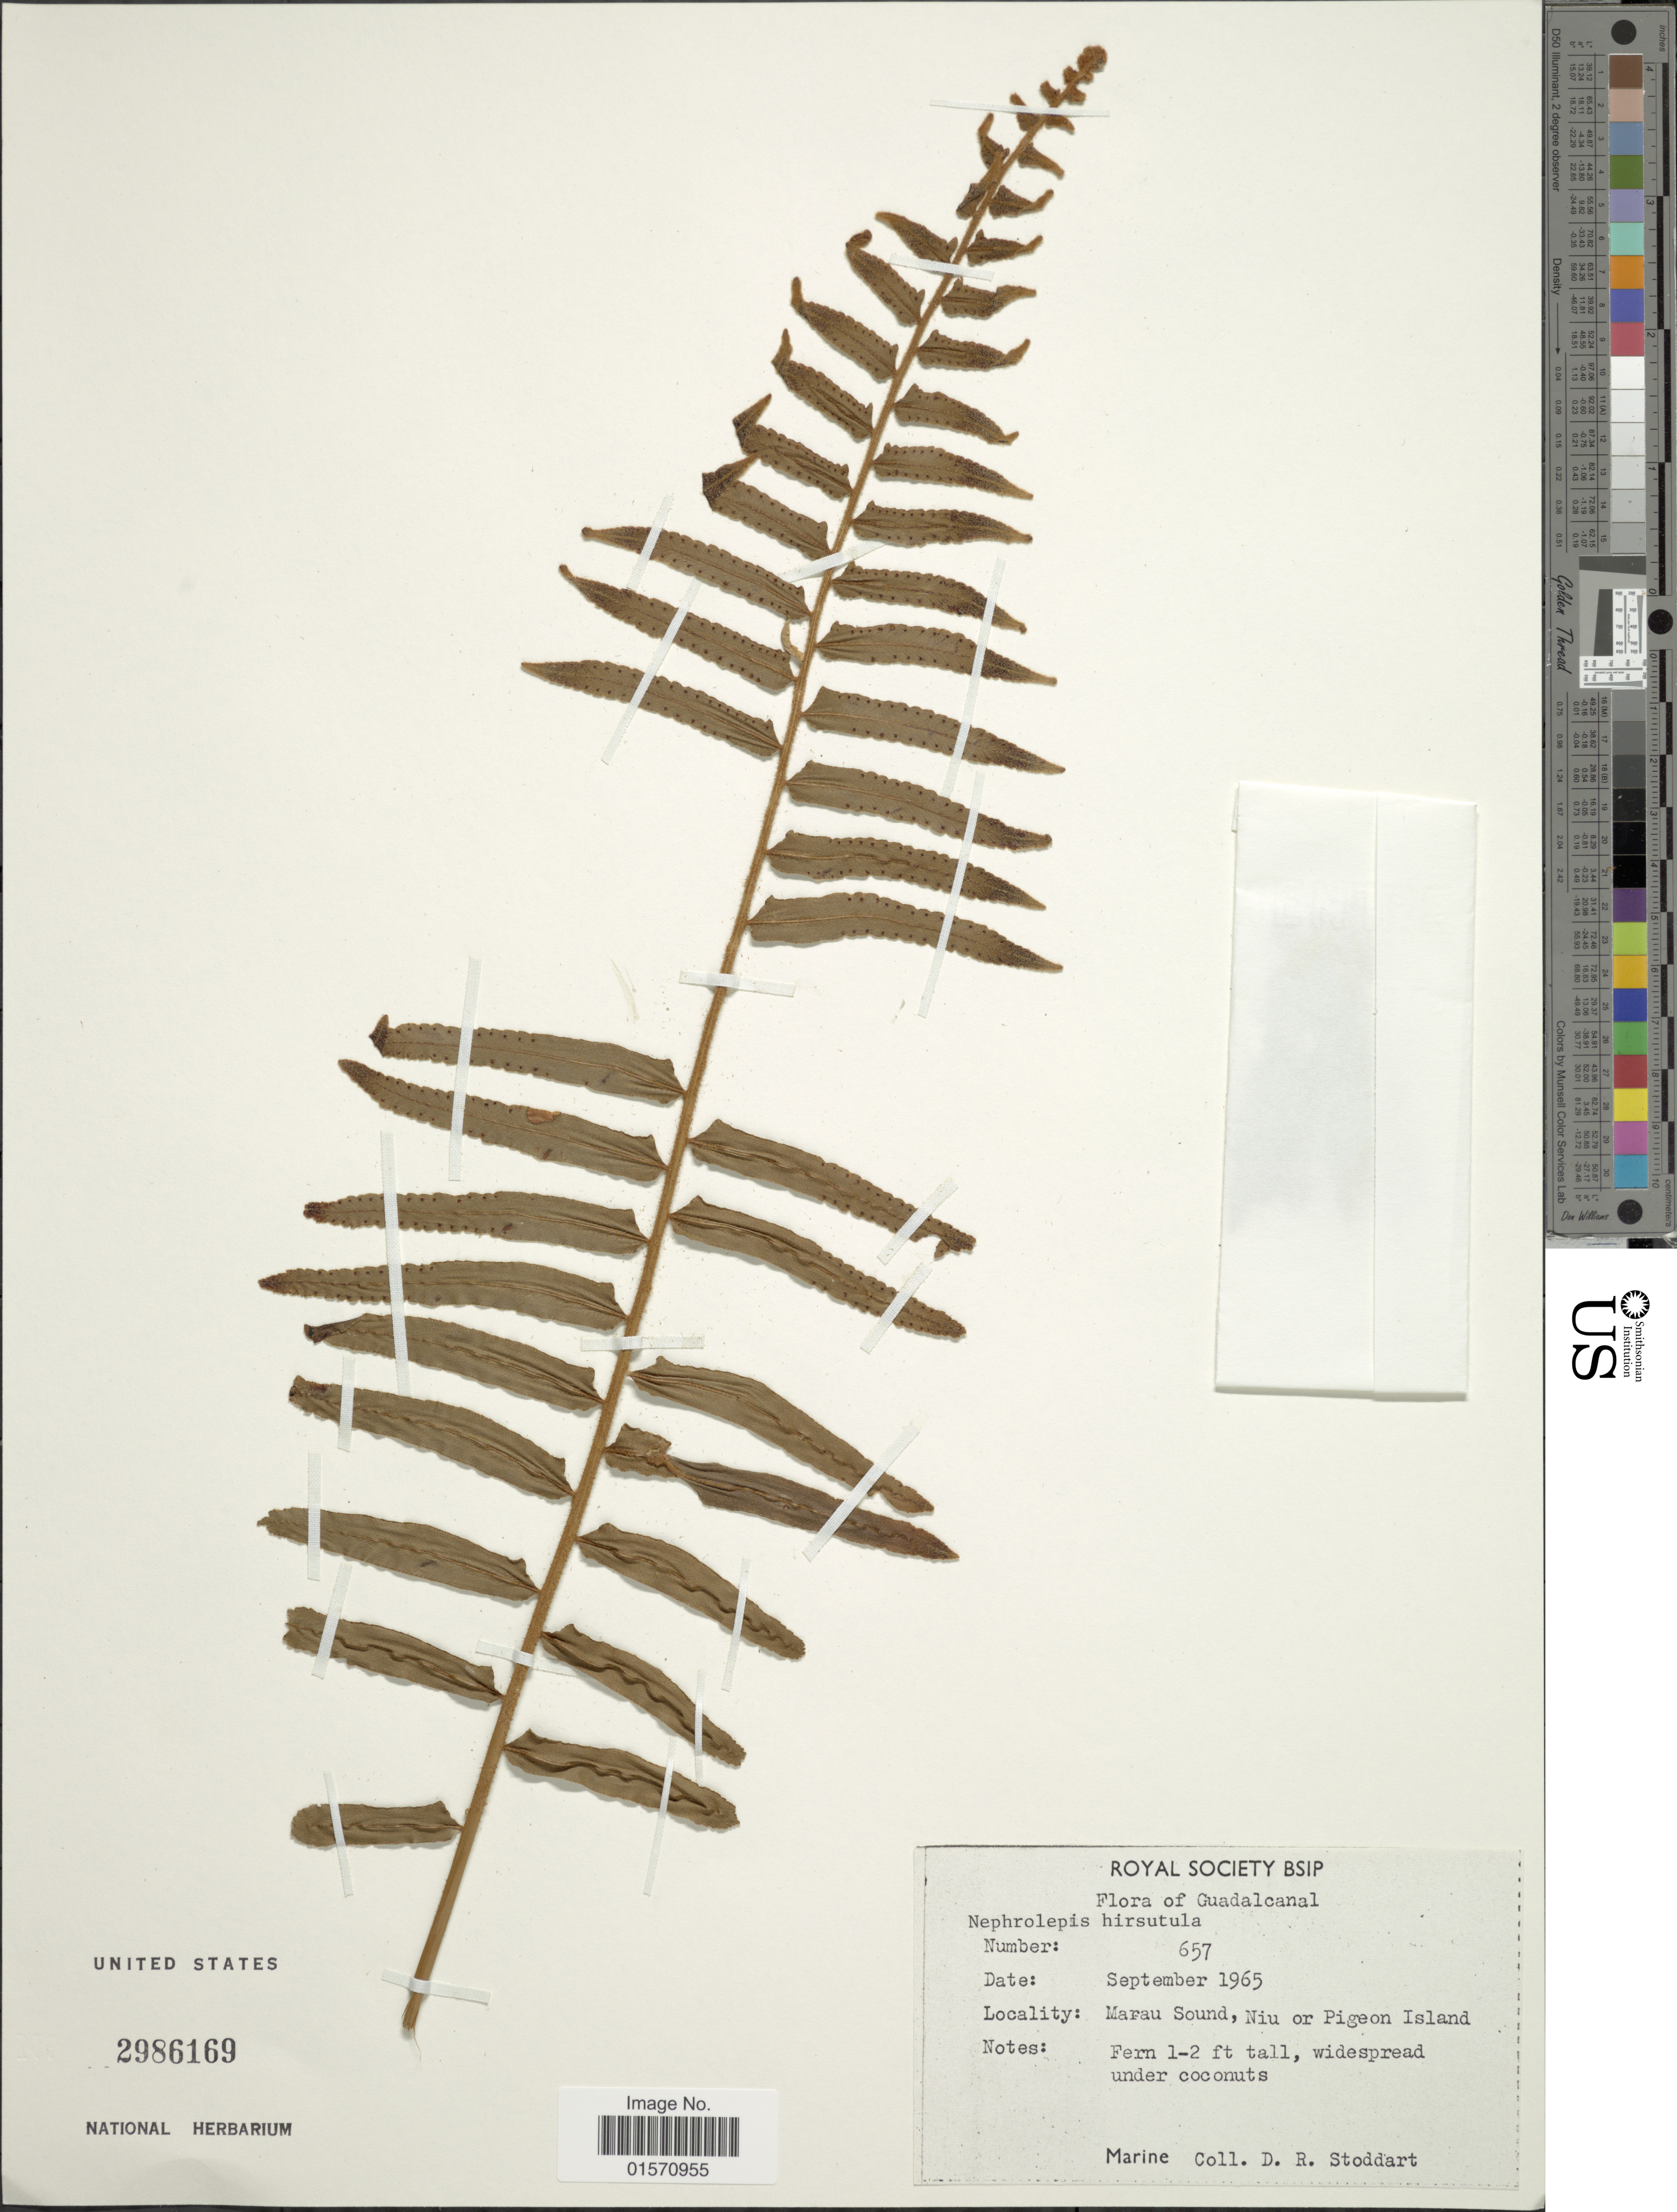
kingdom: Plantae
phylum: Tracheophyta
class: Polypodiopsida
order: Polypodiales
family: Nephrolepidaceae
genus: Nephrolepis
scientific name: Nephrolepis hirsutula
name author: (G. Forst.) C. Presl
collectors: D. R. Stoddart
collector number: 657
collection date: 1965-09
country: Solomon Islands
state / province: Solomon Islands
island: Guadalcanal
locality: Guadalcanal. Marau Sound, Niu or Pigeon Island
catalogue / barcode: US 2986169